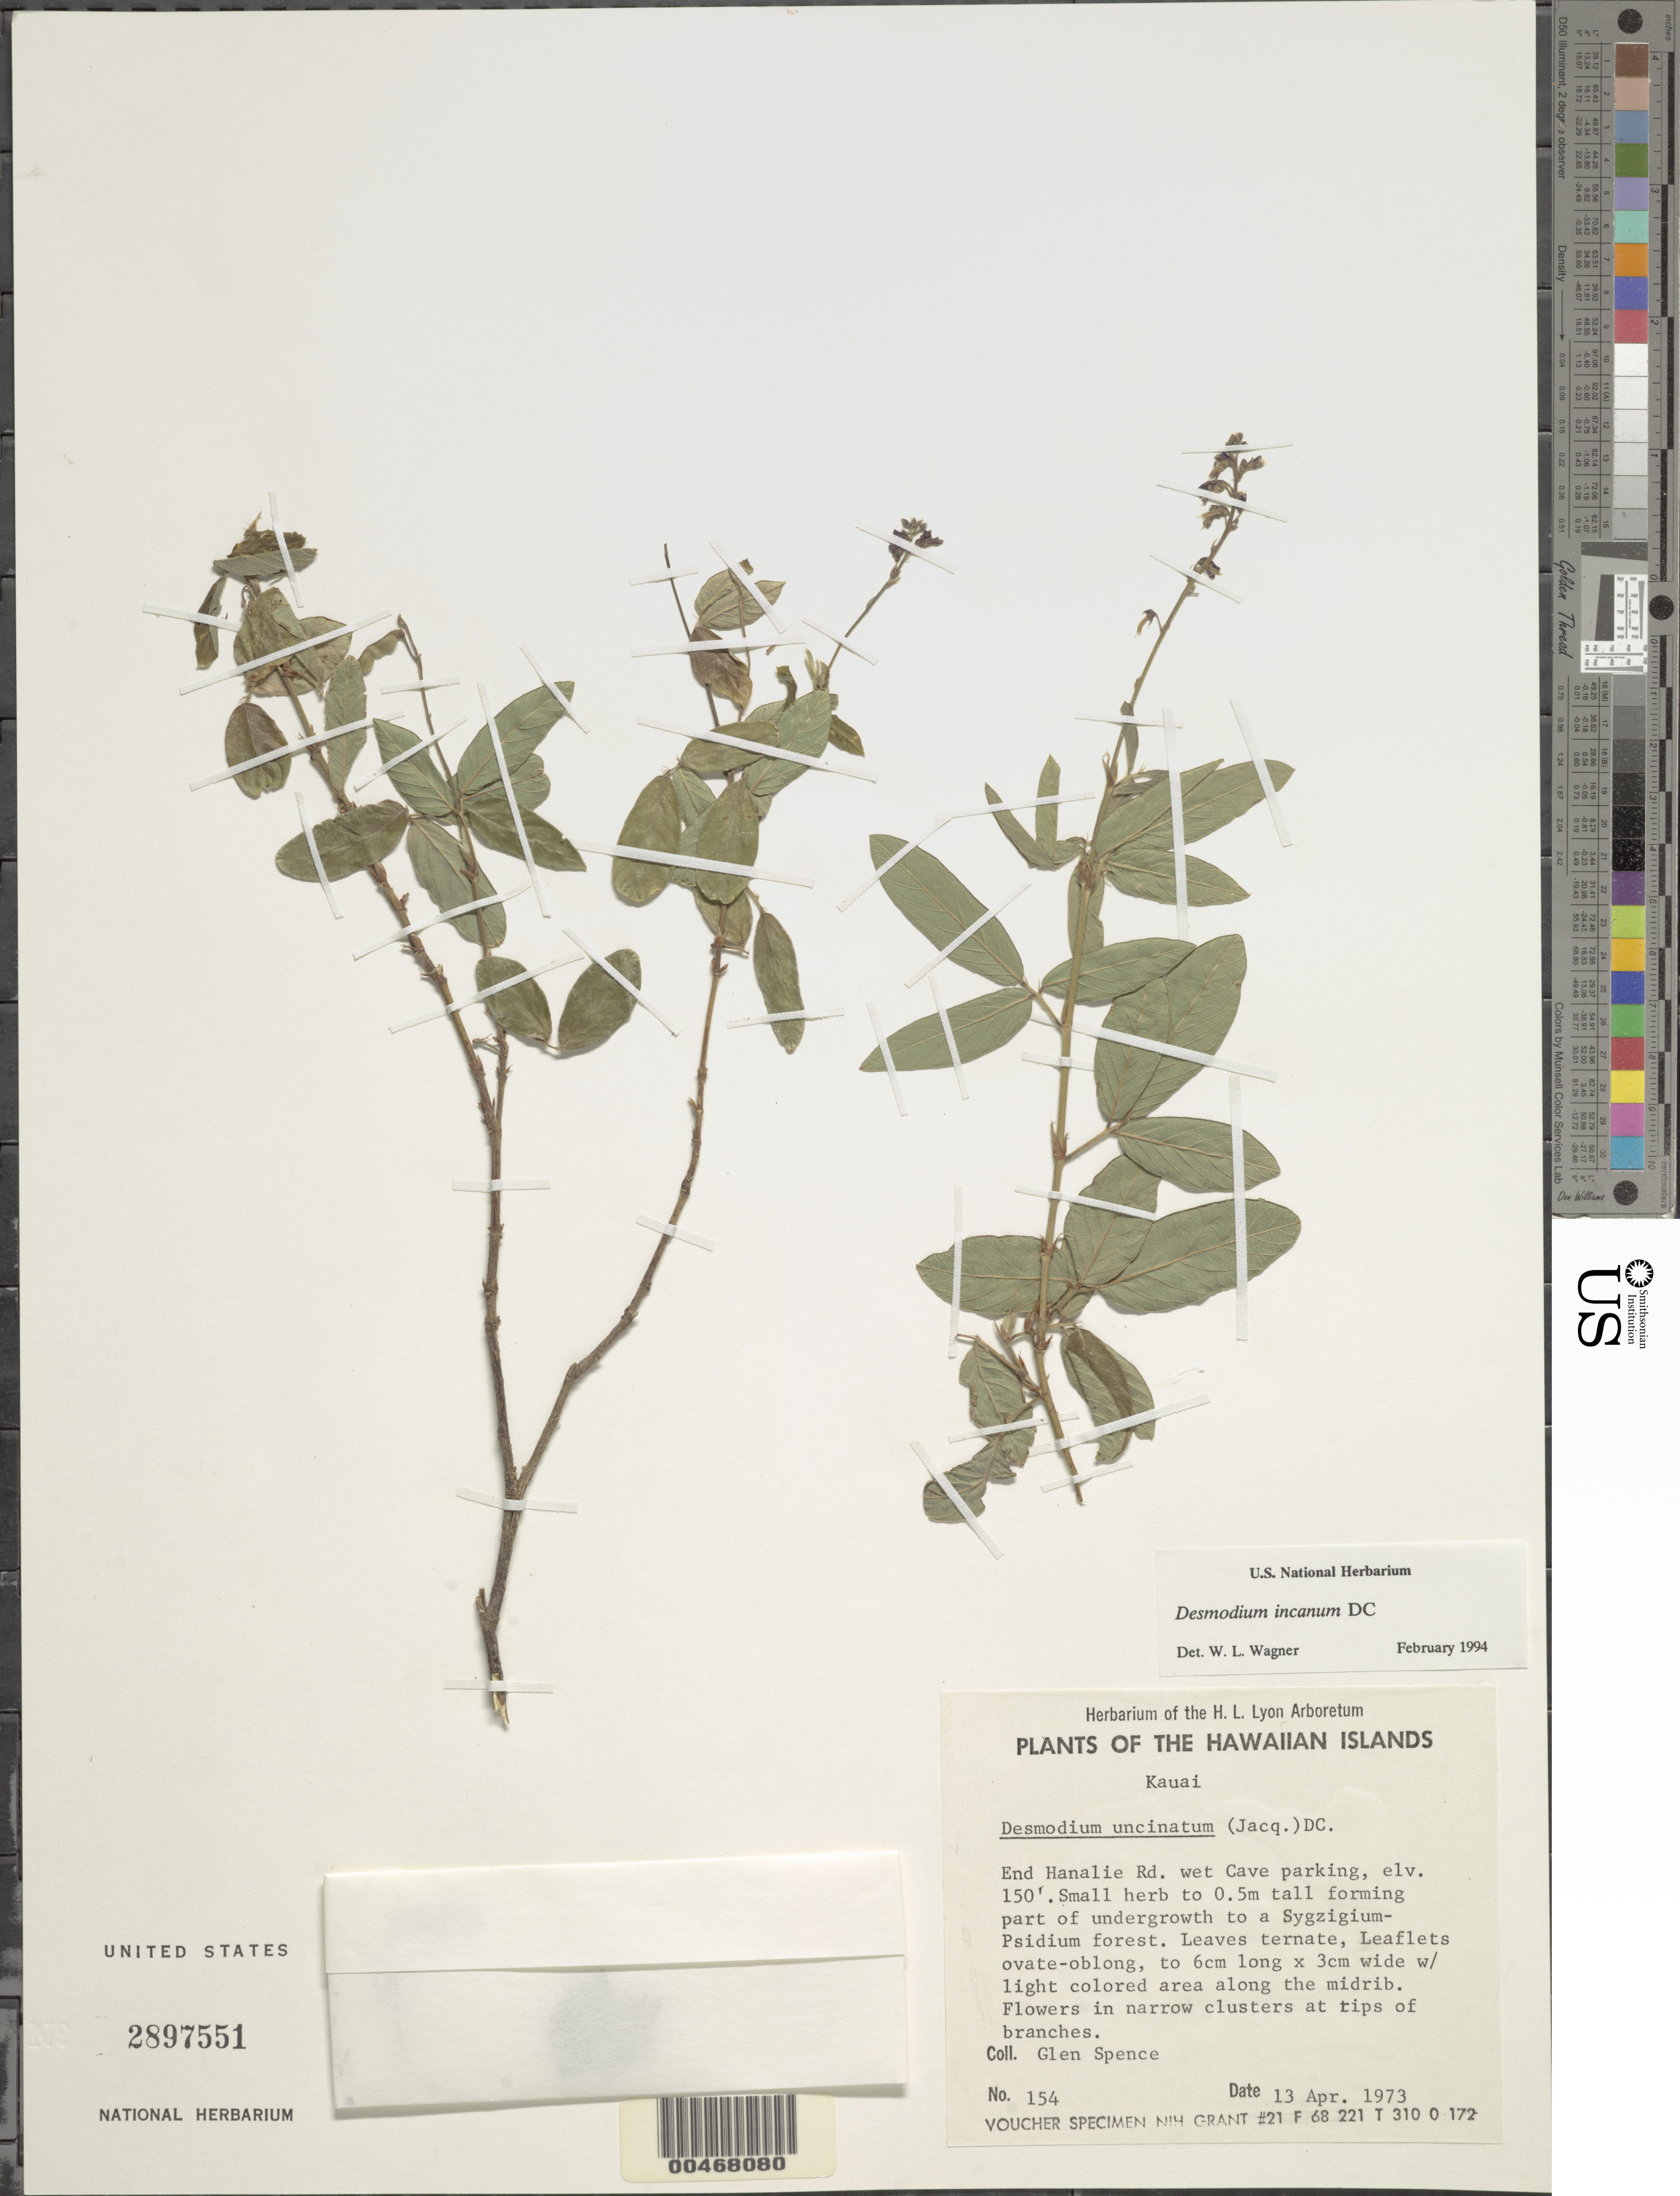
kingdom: Plantae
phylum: Tracheophyta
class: Magnoliopsida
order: Fabales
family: Fabaceae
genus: Desmodium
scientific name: Desmodium incanum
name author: (Sw.) DC.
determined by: Wagner, W. L., (BOT), Smithsonian Institution - National Museum of Natural History (UNITED STATES)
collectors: G. Spence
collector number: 154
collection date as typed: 13 Apr 1973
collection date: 1973-04-13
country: United States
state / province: Hawaii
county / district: Kauai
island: Kaua'i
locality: End Hanalie Rd. wet Cave parking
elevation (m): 46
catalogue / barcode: US 2897551